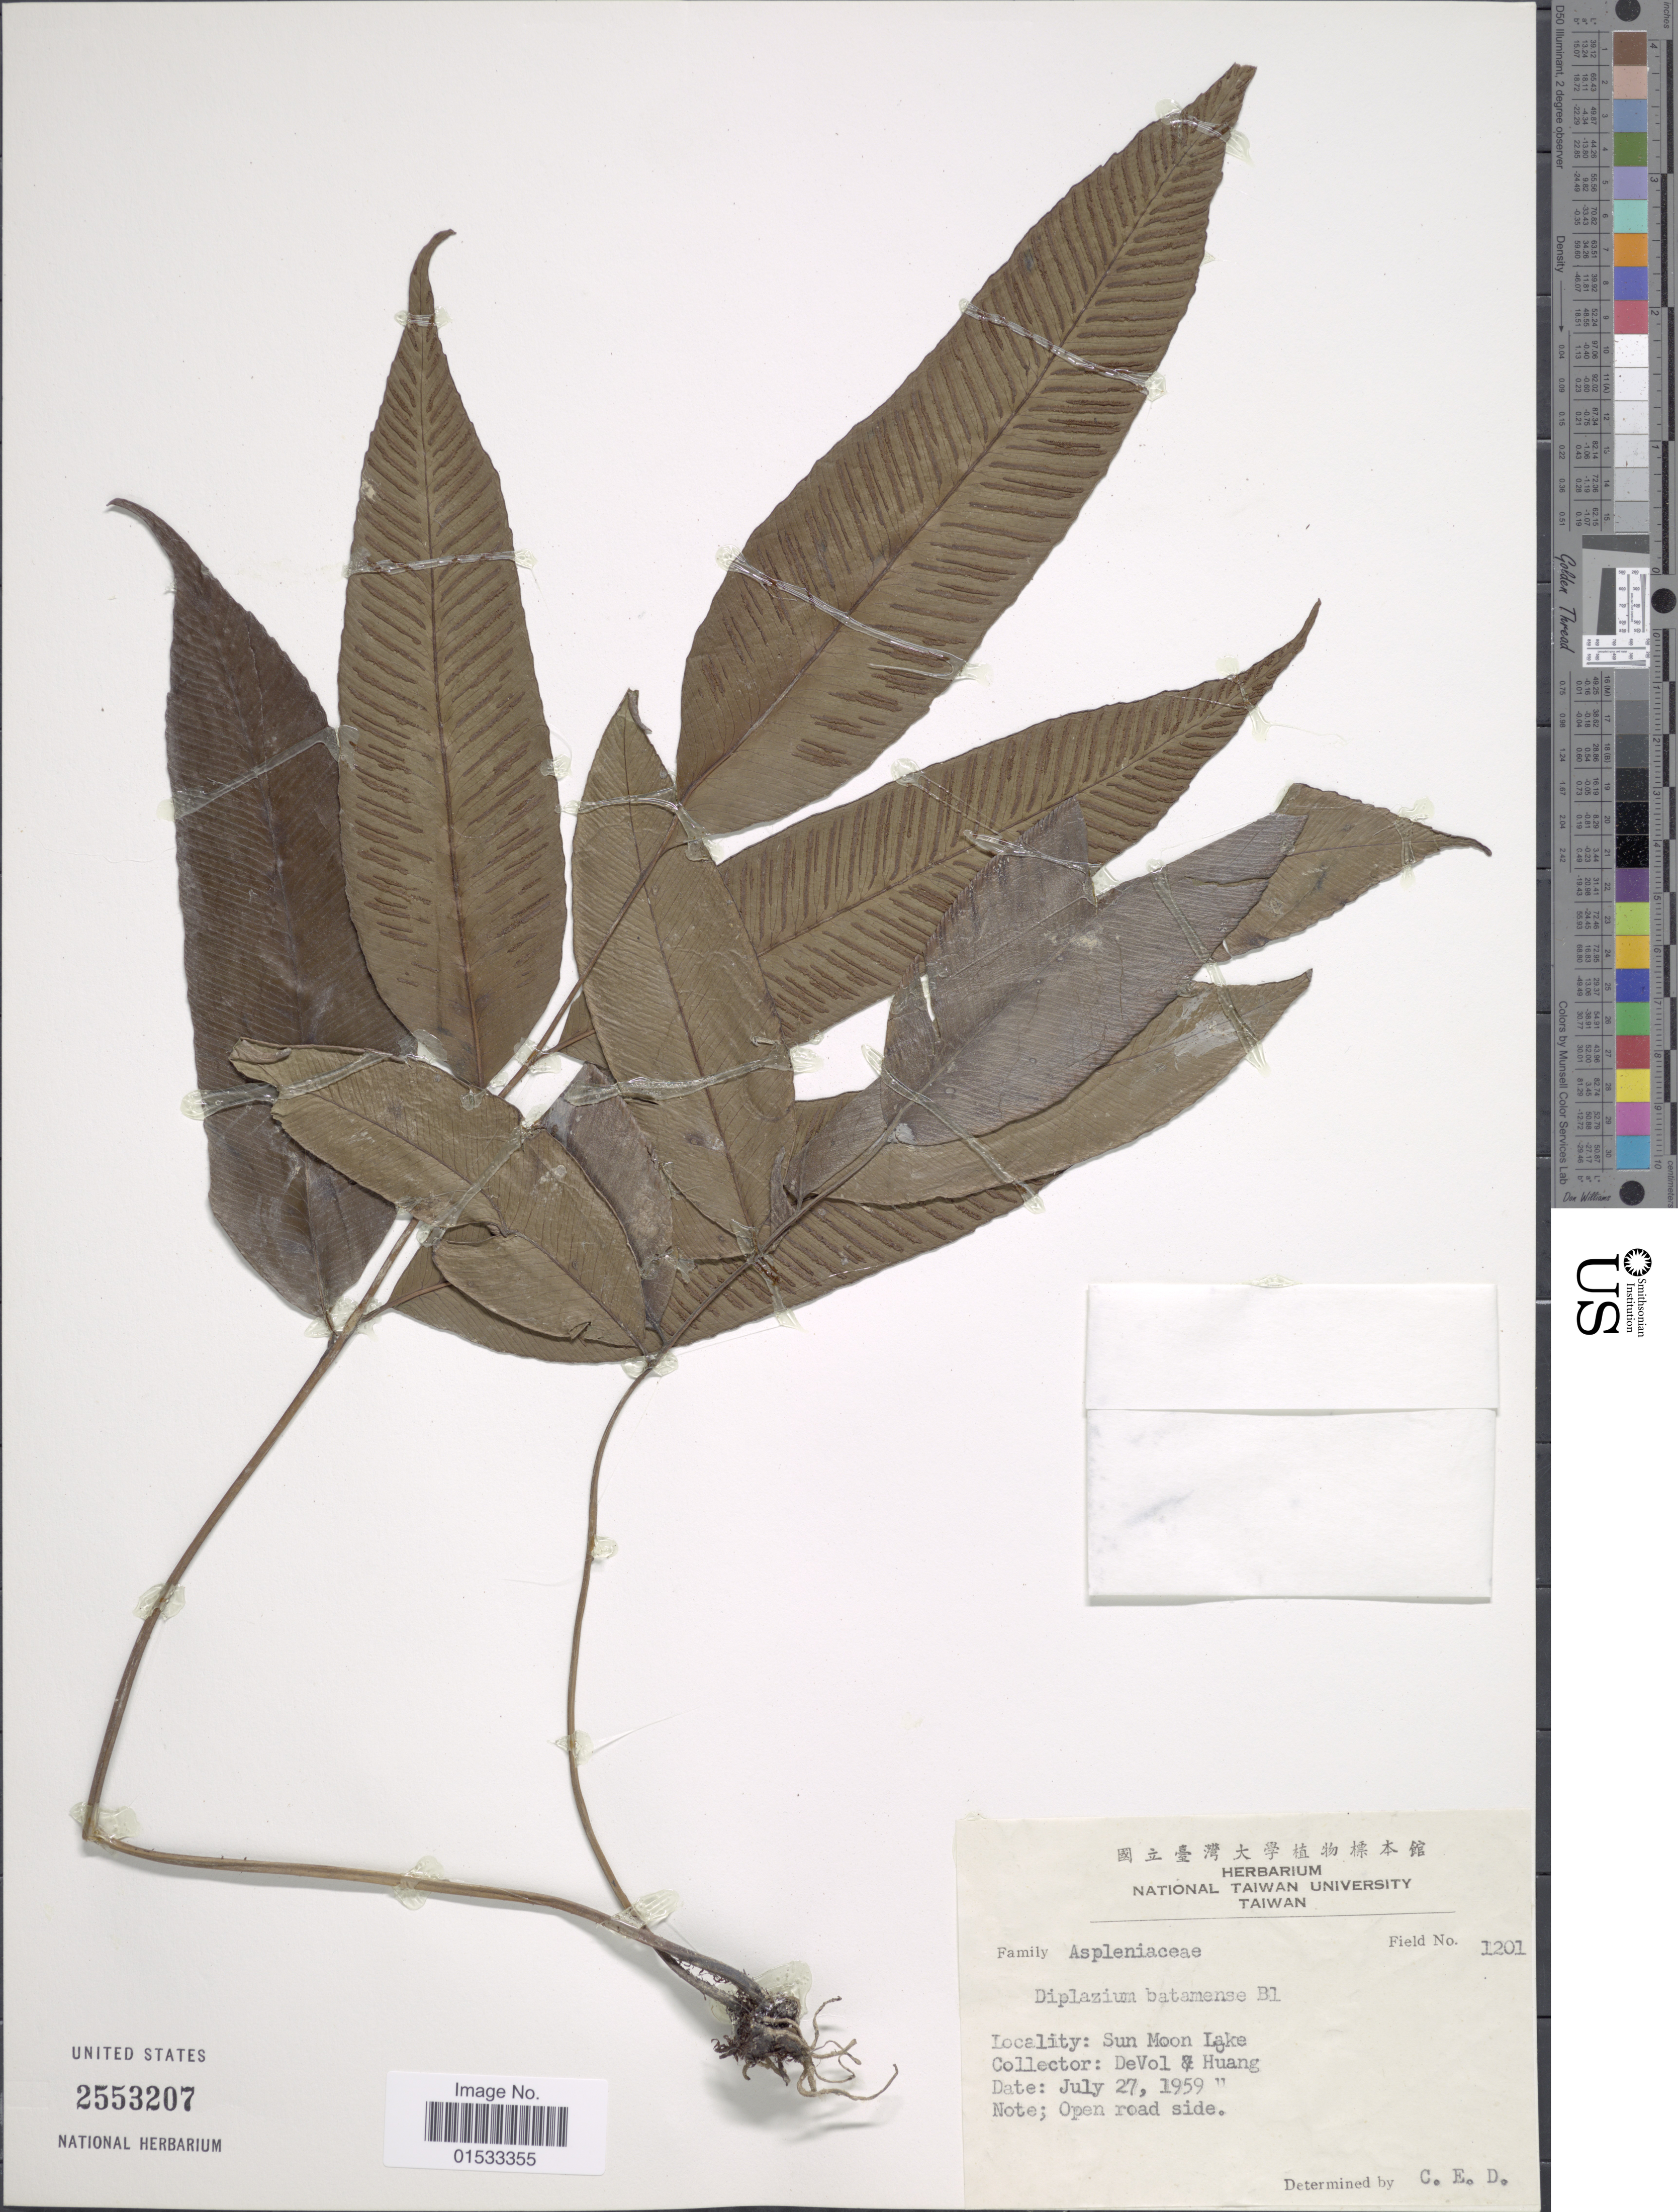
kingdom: Plantae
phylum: Tracheophyta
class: Polypodiopsida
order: Polypodiales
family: Athyriaceae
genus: Diplazium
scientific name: Diplazium bantamense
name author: Blume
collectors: C. E. De Vol & Huang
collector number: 1201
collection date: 1959-07-27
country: Taiwan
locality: Sun Moon Lake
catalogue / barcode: US 2553207